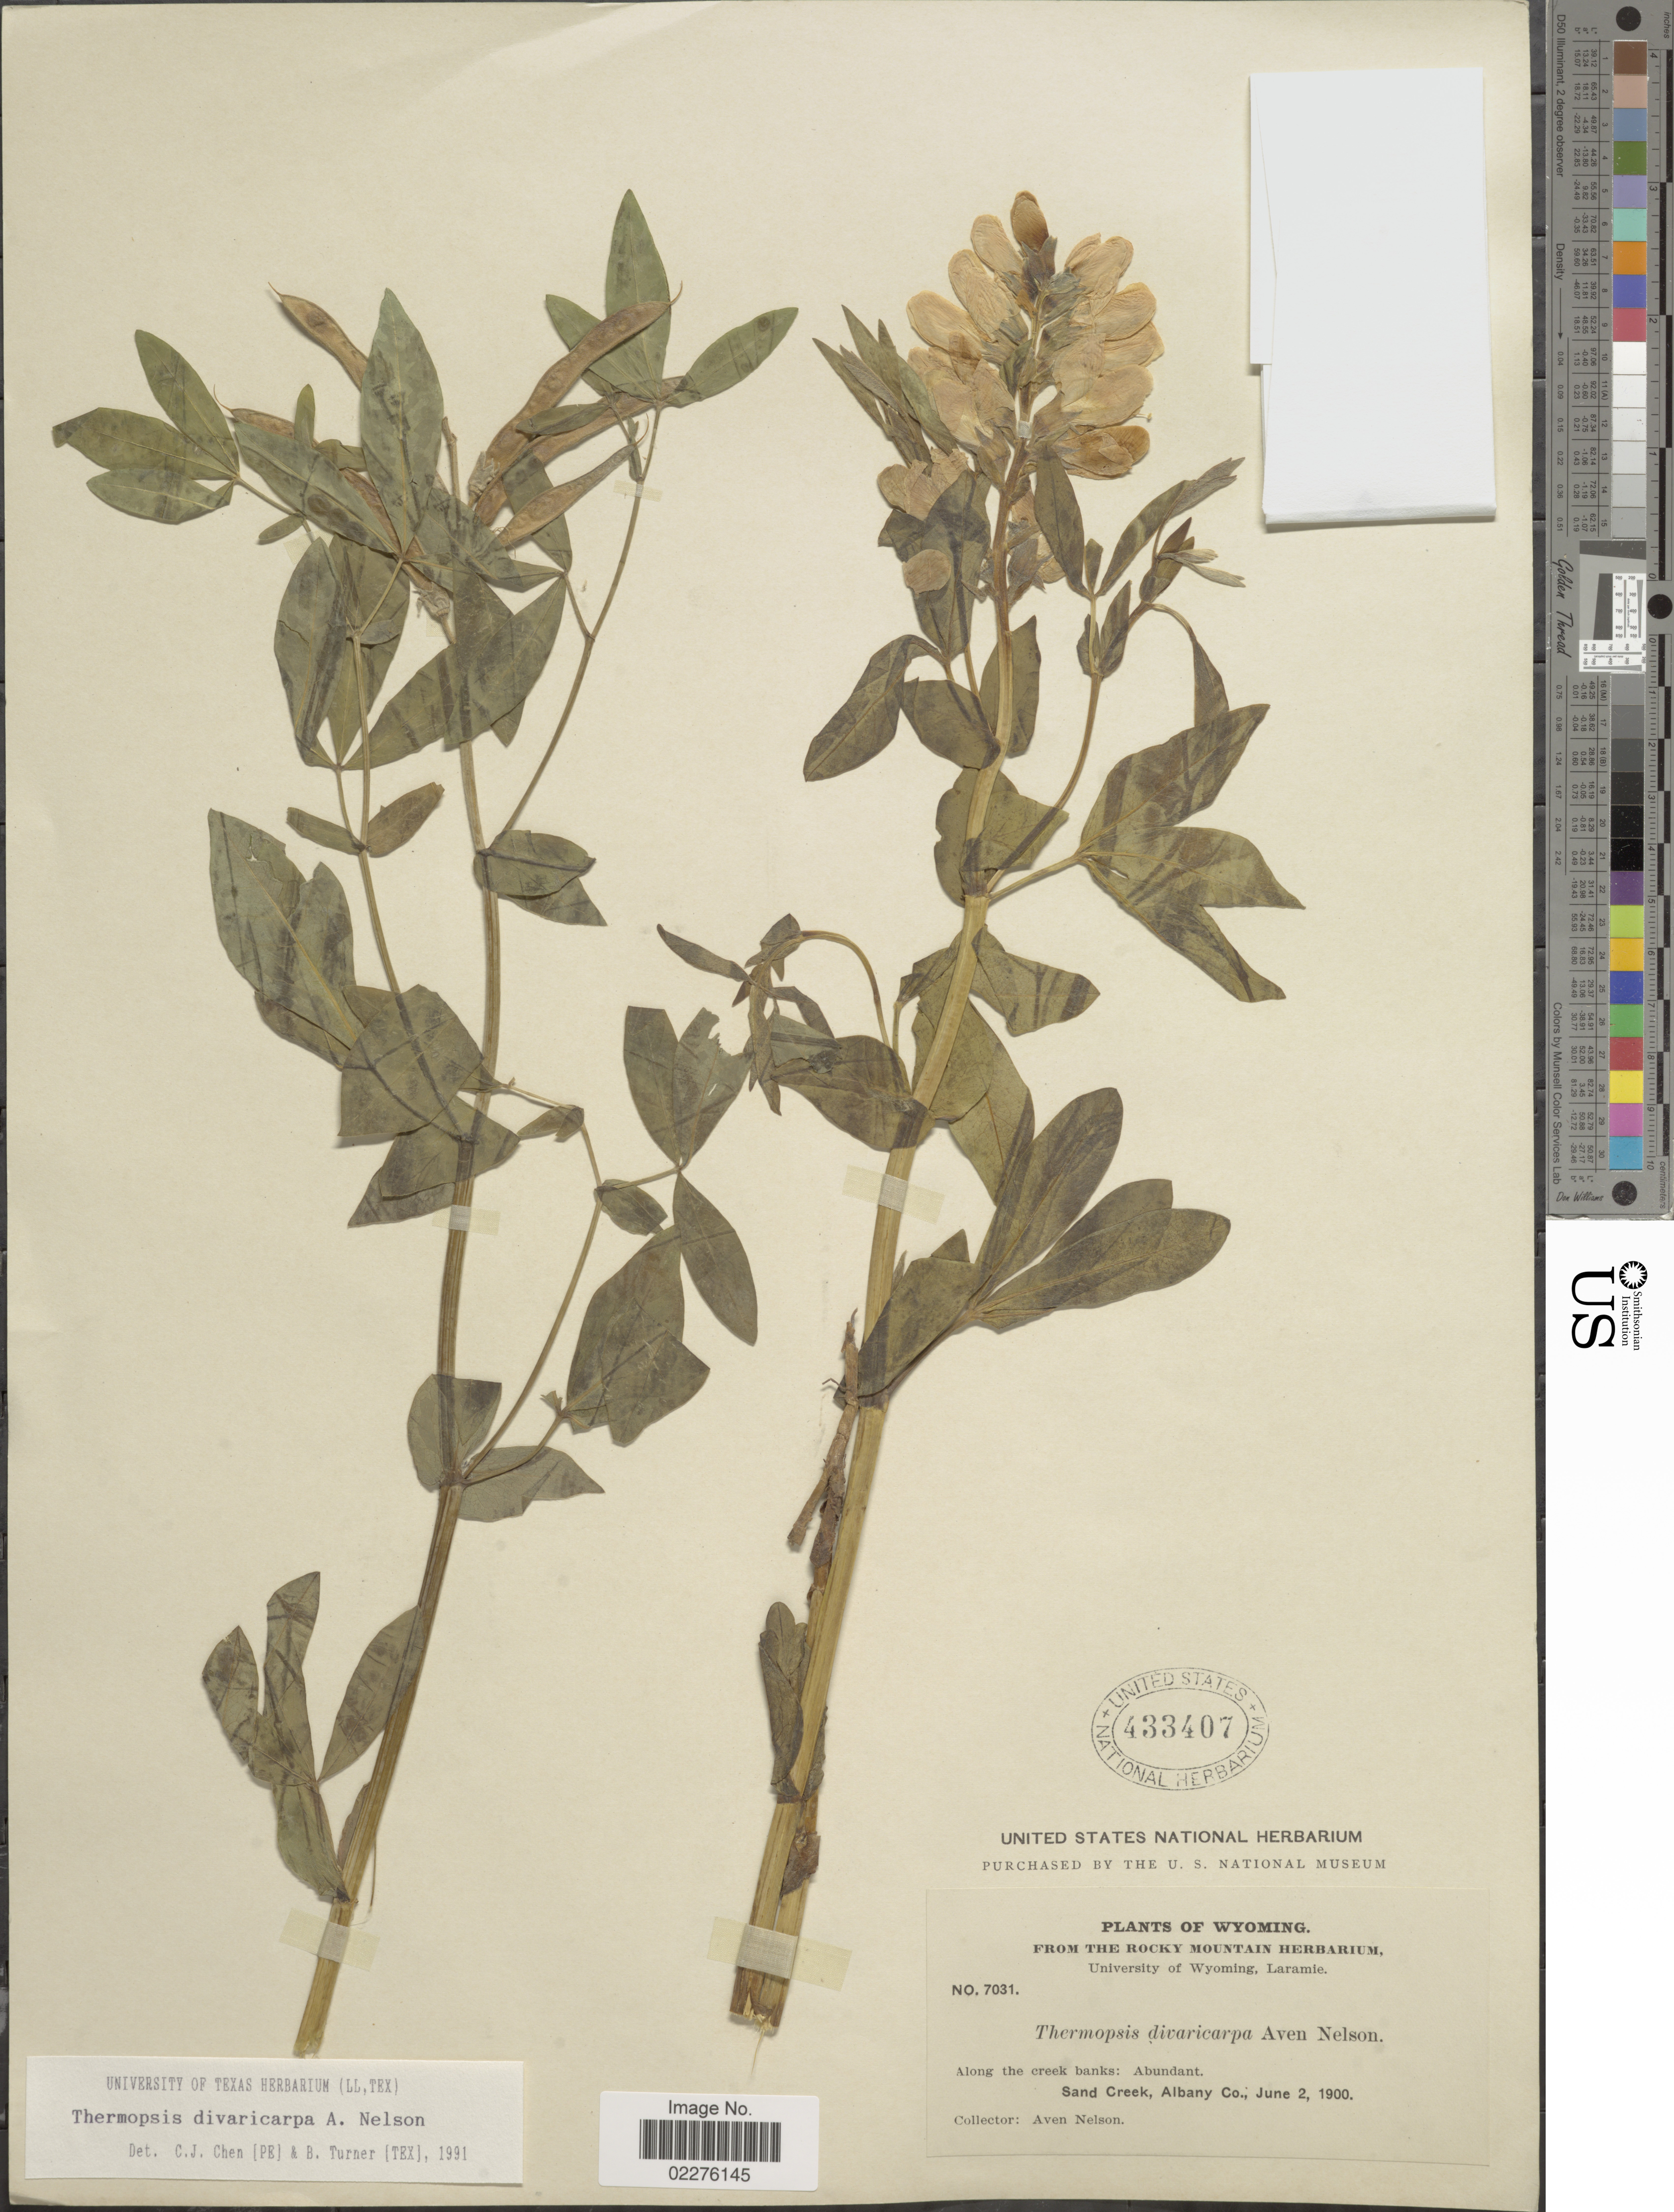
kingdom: Plantae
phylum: Tracheophyta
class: Magnoliopsida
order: Fabales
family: Fabaceae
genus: Thermopsis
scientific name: Thermopsis divaricarpa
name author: A. Nelson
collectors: A. Nelson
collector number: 7031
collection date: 1900-06-02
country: United States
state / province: Wyoming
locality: Along the creek banks: Abundant. Sand Creek, Albany Co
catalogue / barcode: US 433407